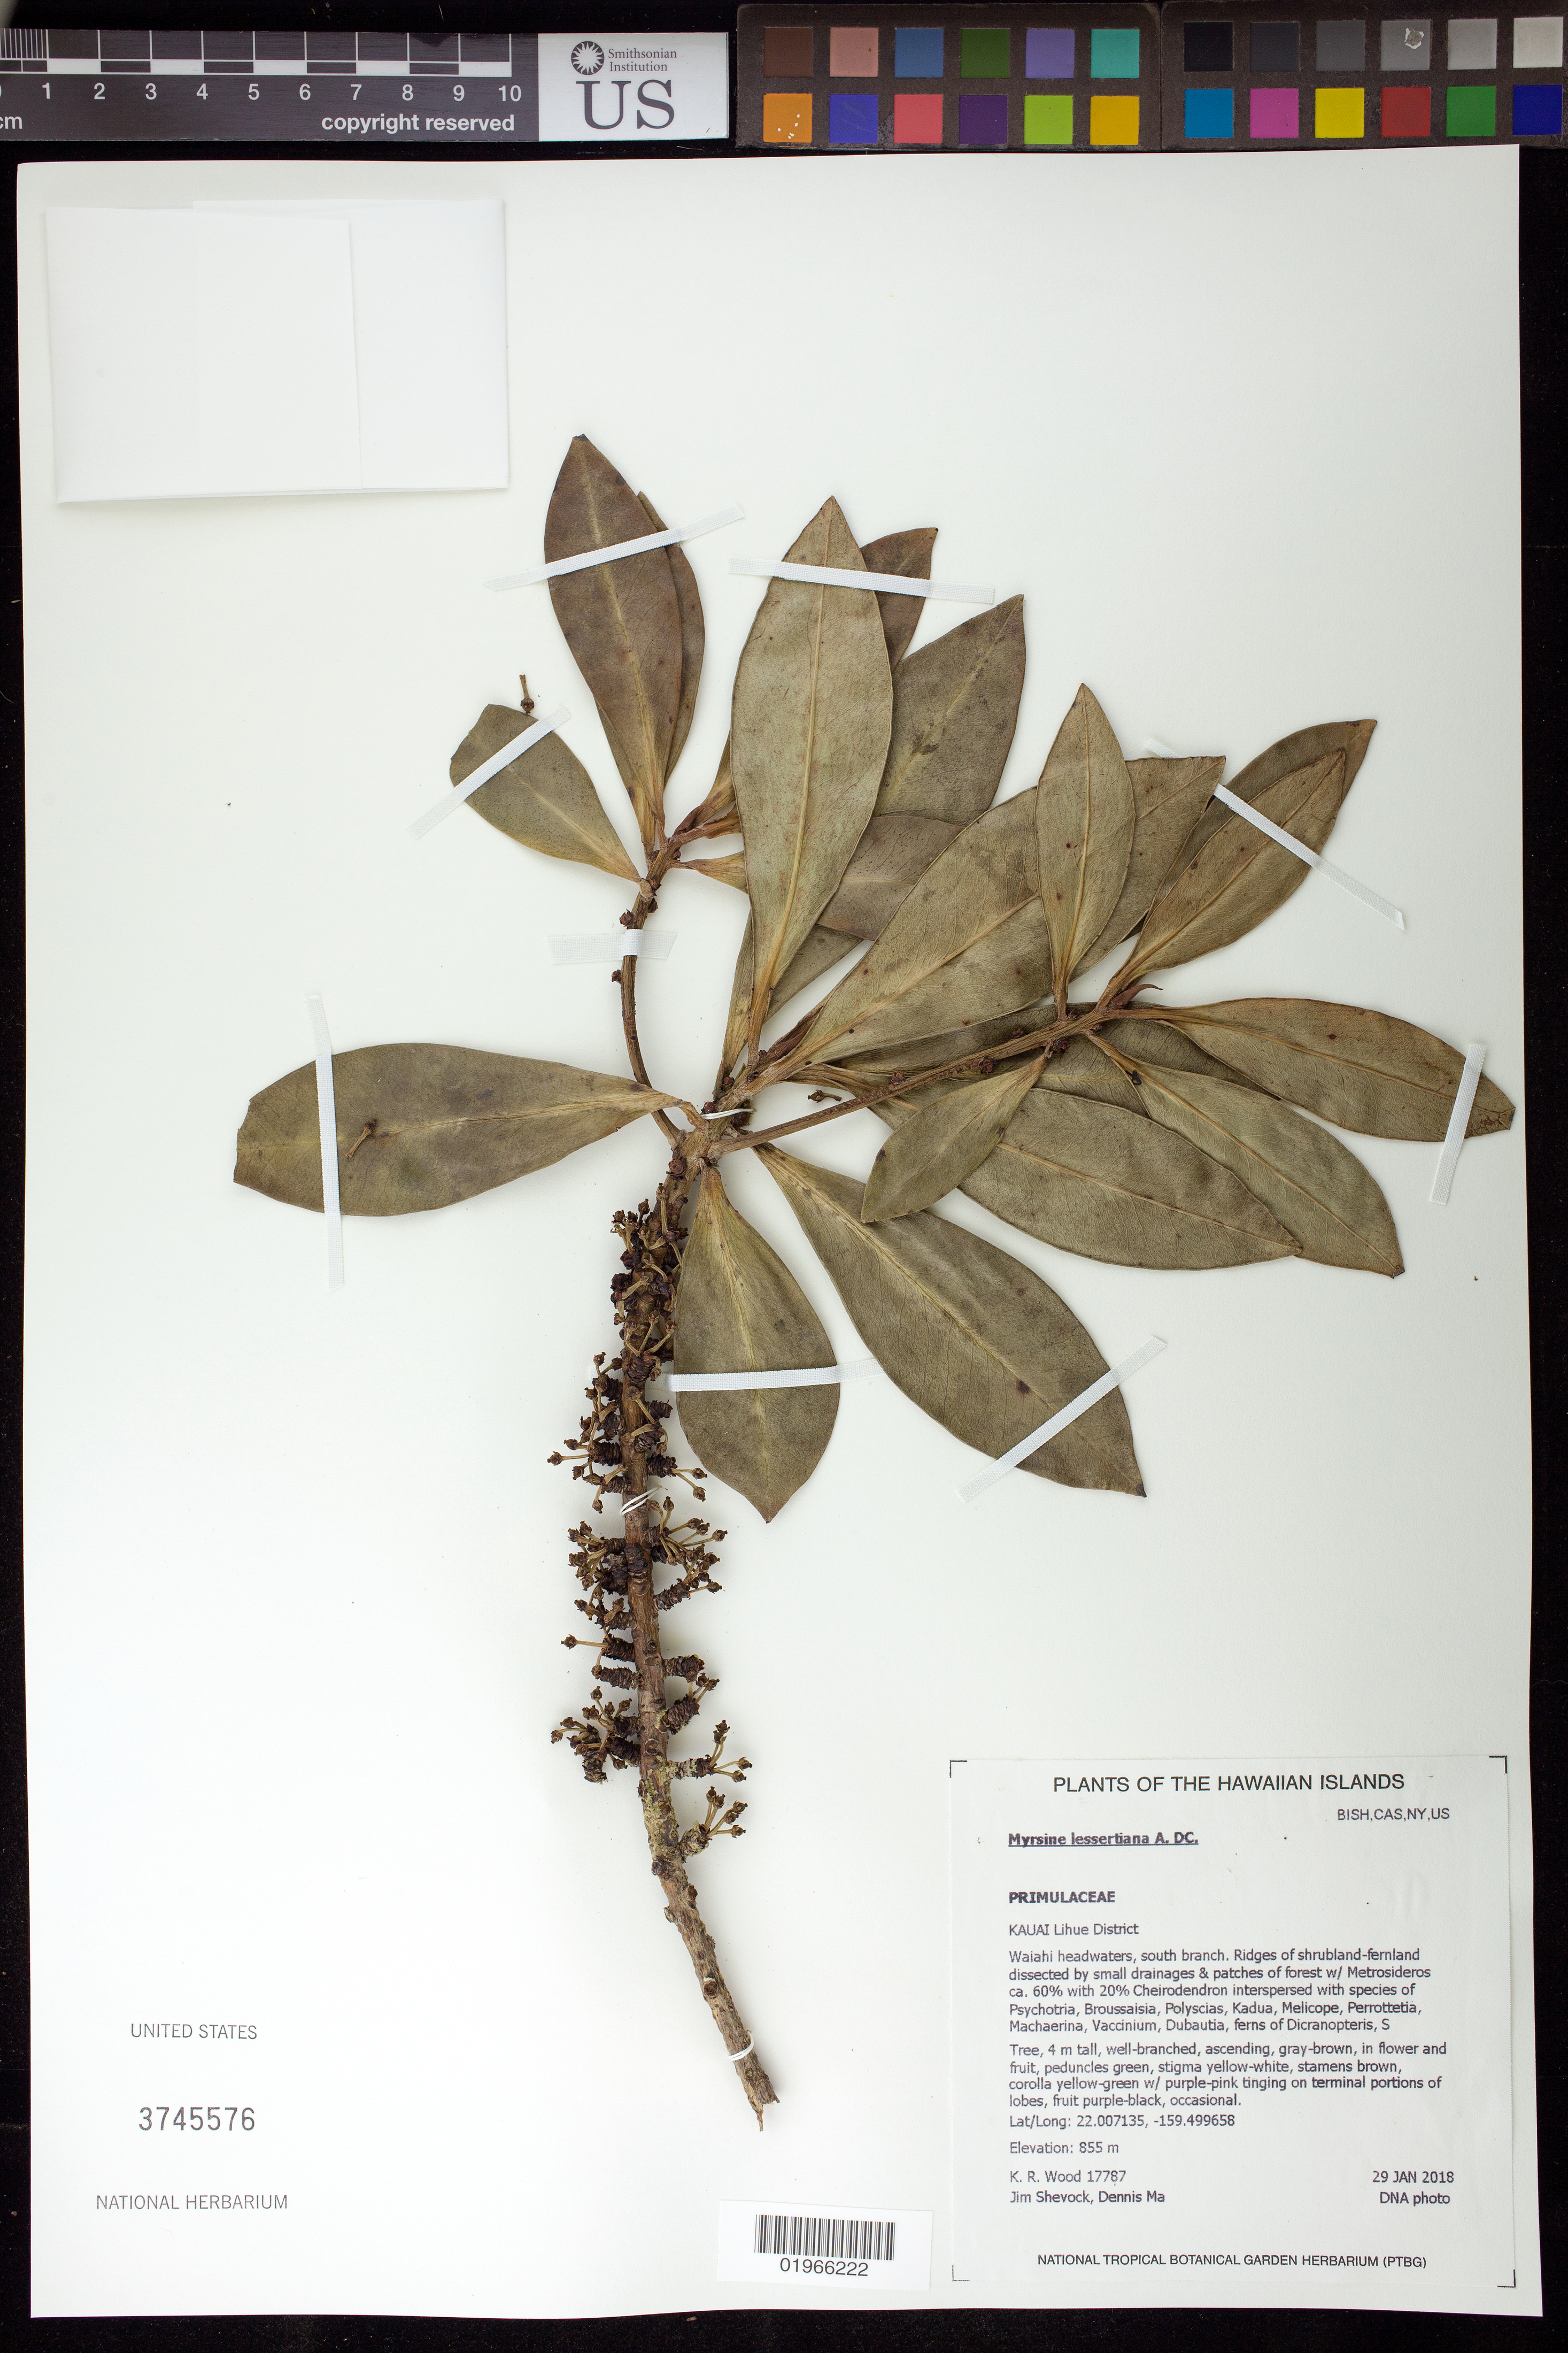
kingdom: Plantae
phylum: Tracheophyta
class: Magnoliopsida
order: Ericales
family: Primulaceae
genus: Myrsine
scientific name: Myrsine lessertiana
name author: A. DC.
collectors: K. R. Wood, J. R. Shevock & D. Ma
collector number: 17787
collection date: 2018-01-29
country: United States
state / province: Hawaii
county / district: Kauai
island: Kaua'i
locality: Lihue District, Waiahi headwaters, south branch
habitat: Ridges of shrubland-fernland dissected by small drainages and patches of forest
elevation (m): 855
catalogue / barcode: US 3745576